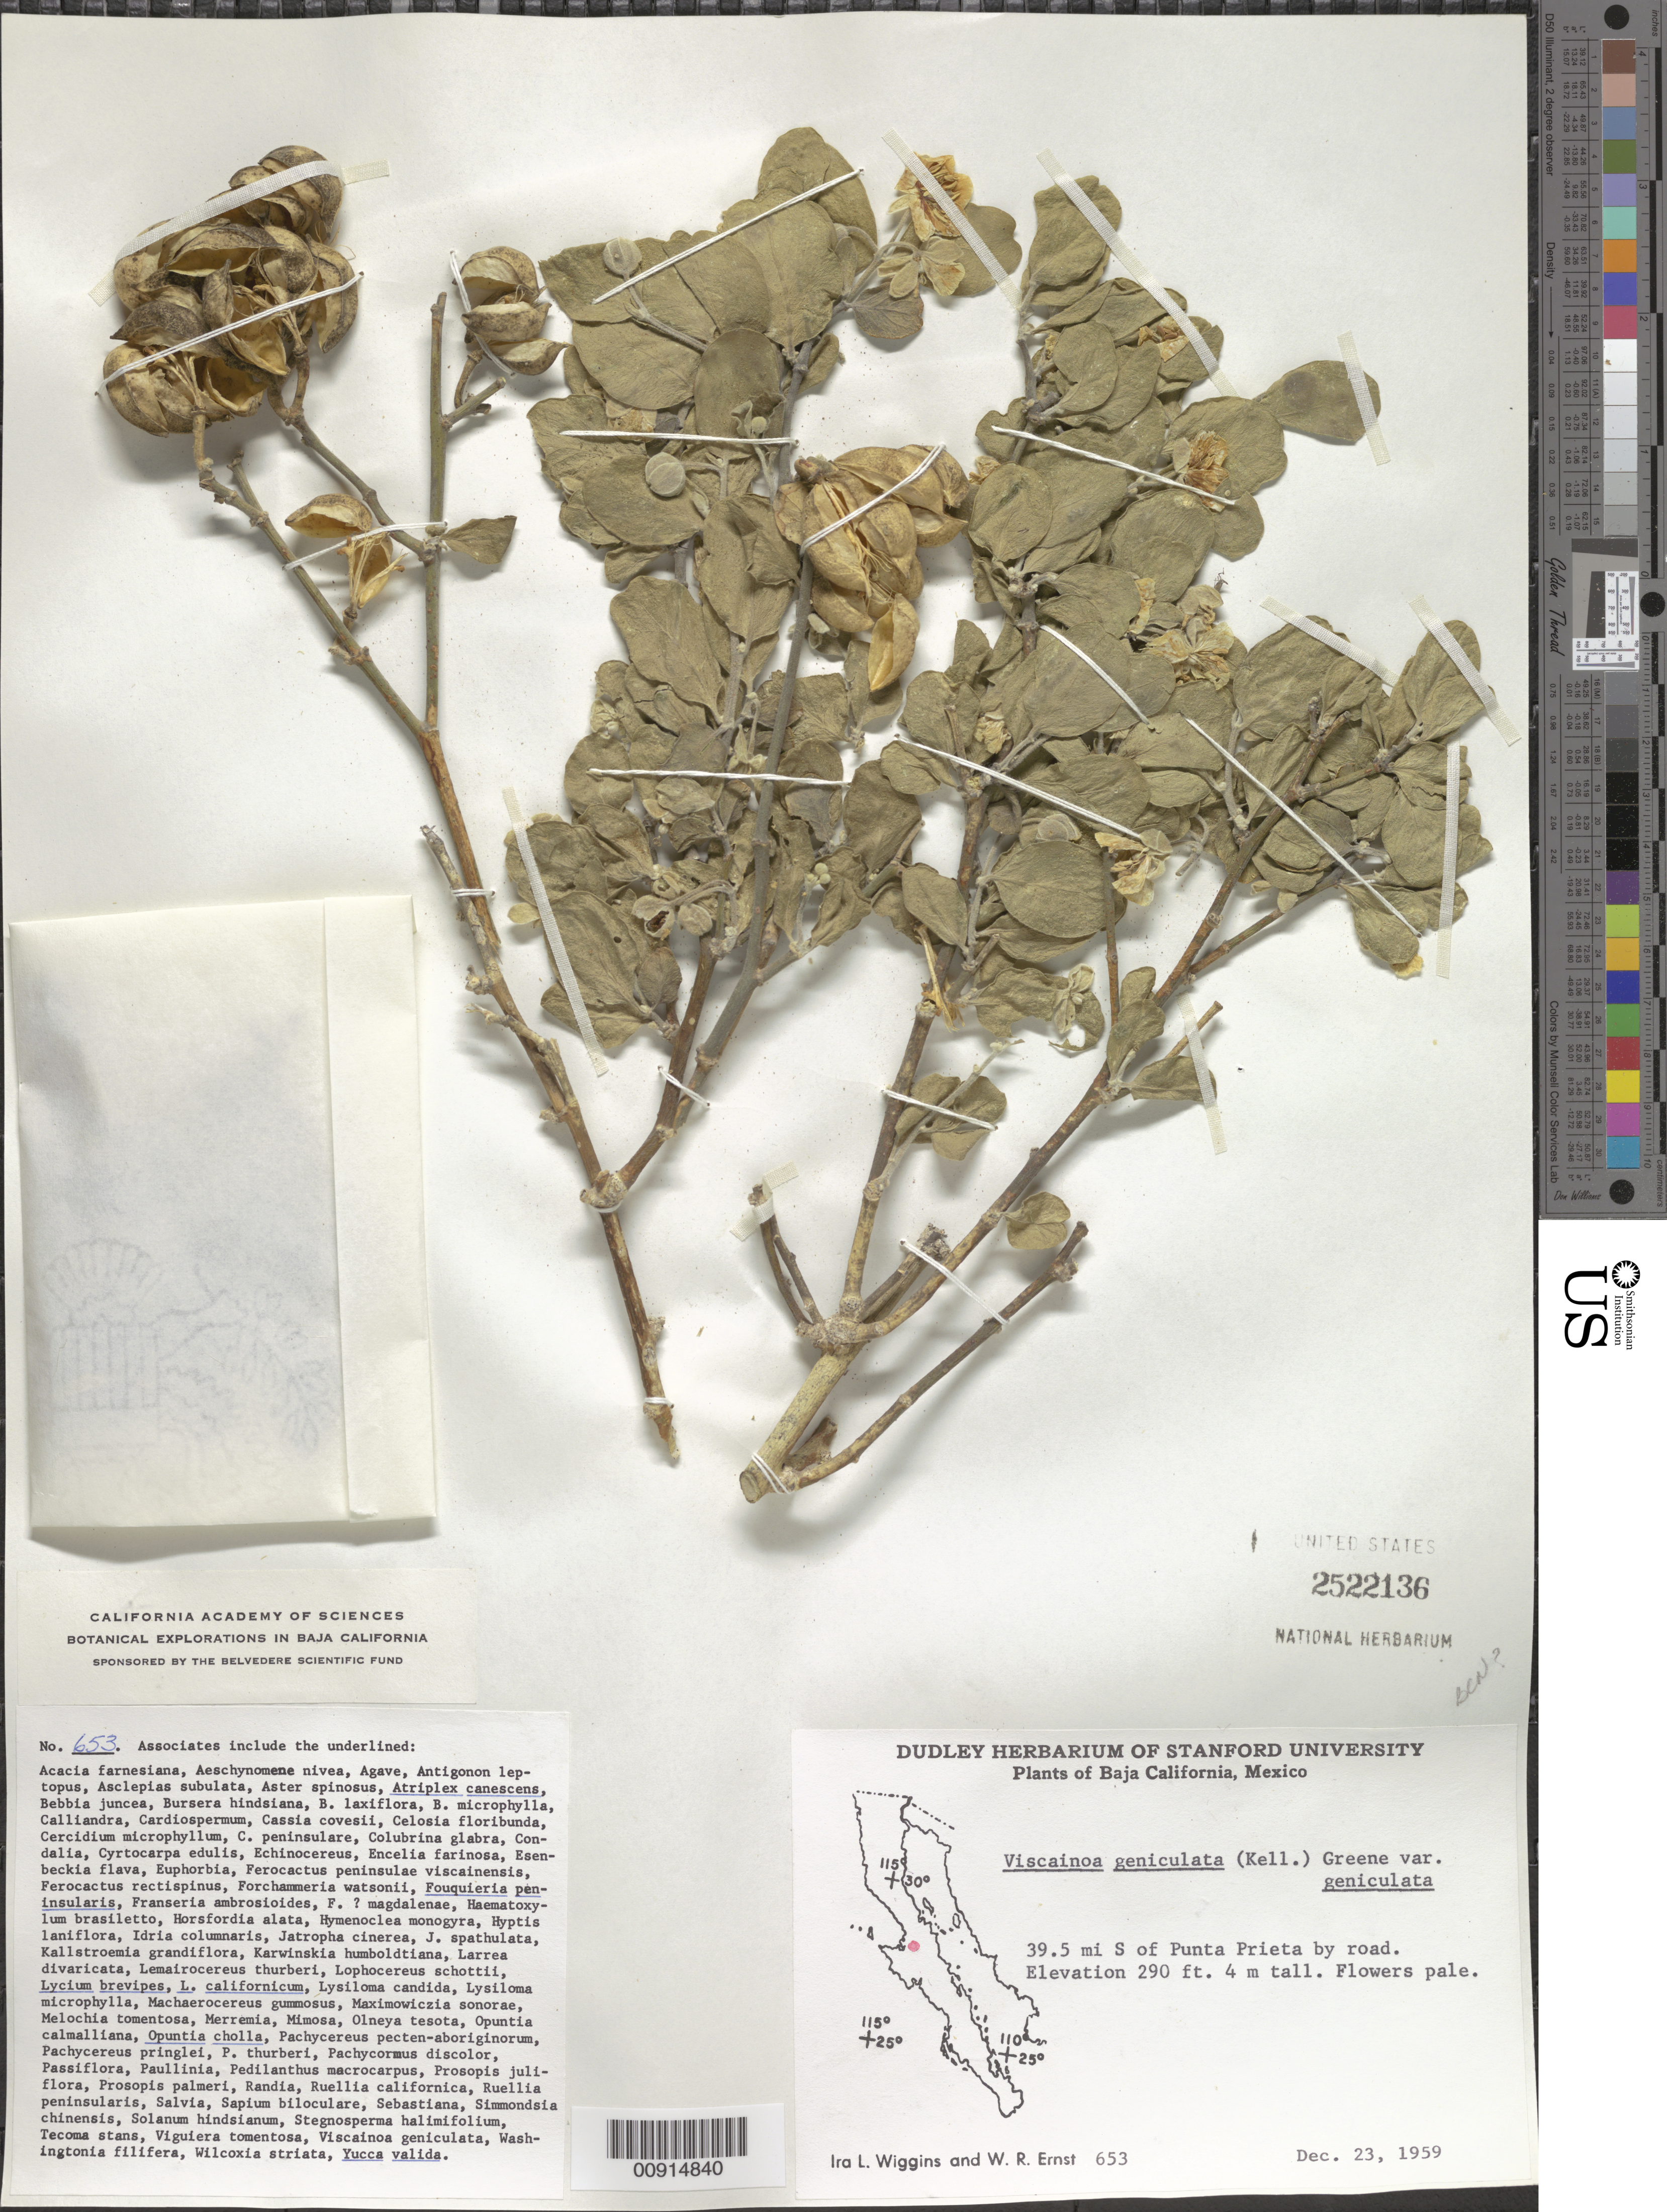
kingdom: Plantae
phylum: Tracheophyta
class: Magnoliopsida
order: Zygophyllales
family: Zygophyllaceae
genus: Viscainoa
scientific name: Viscainoa geniculata var. geniculata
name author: (Kellogg) Greene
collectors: I. L. Wiggins & W. R. Ernst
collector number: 653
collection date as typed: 23 Dec 1959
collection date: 1959-12-23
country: Mexico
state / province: Baja California Norte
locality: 39.5 mi. S of Punta Prieta by road. Baja California.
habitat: Assoc. include: Atriplex canescens, Fouquieria peninsularis, Lycium brevipes, L. californicum, Opuntia cholla, Yucca valida.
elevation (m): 88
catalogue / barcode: US 2522136